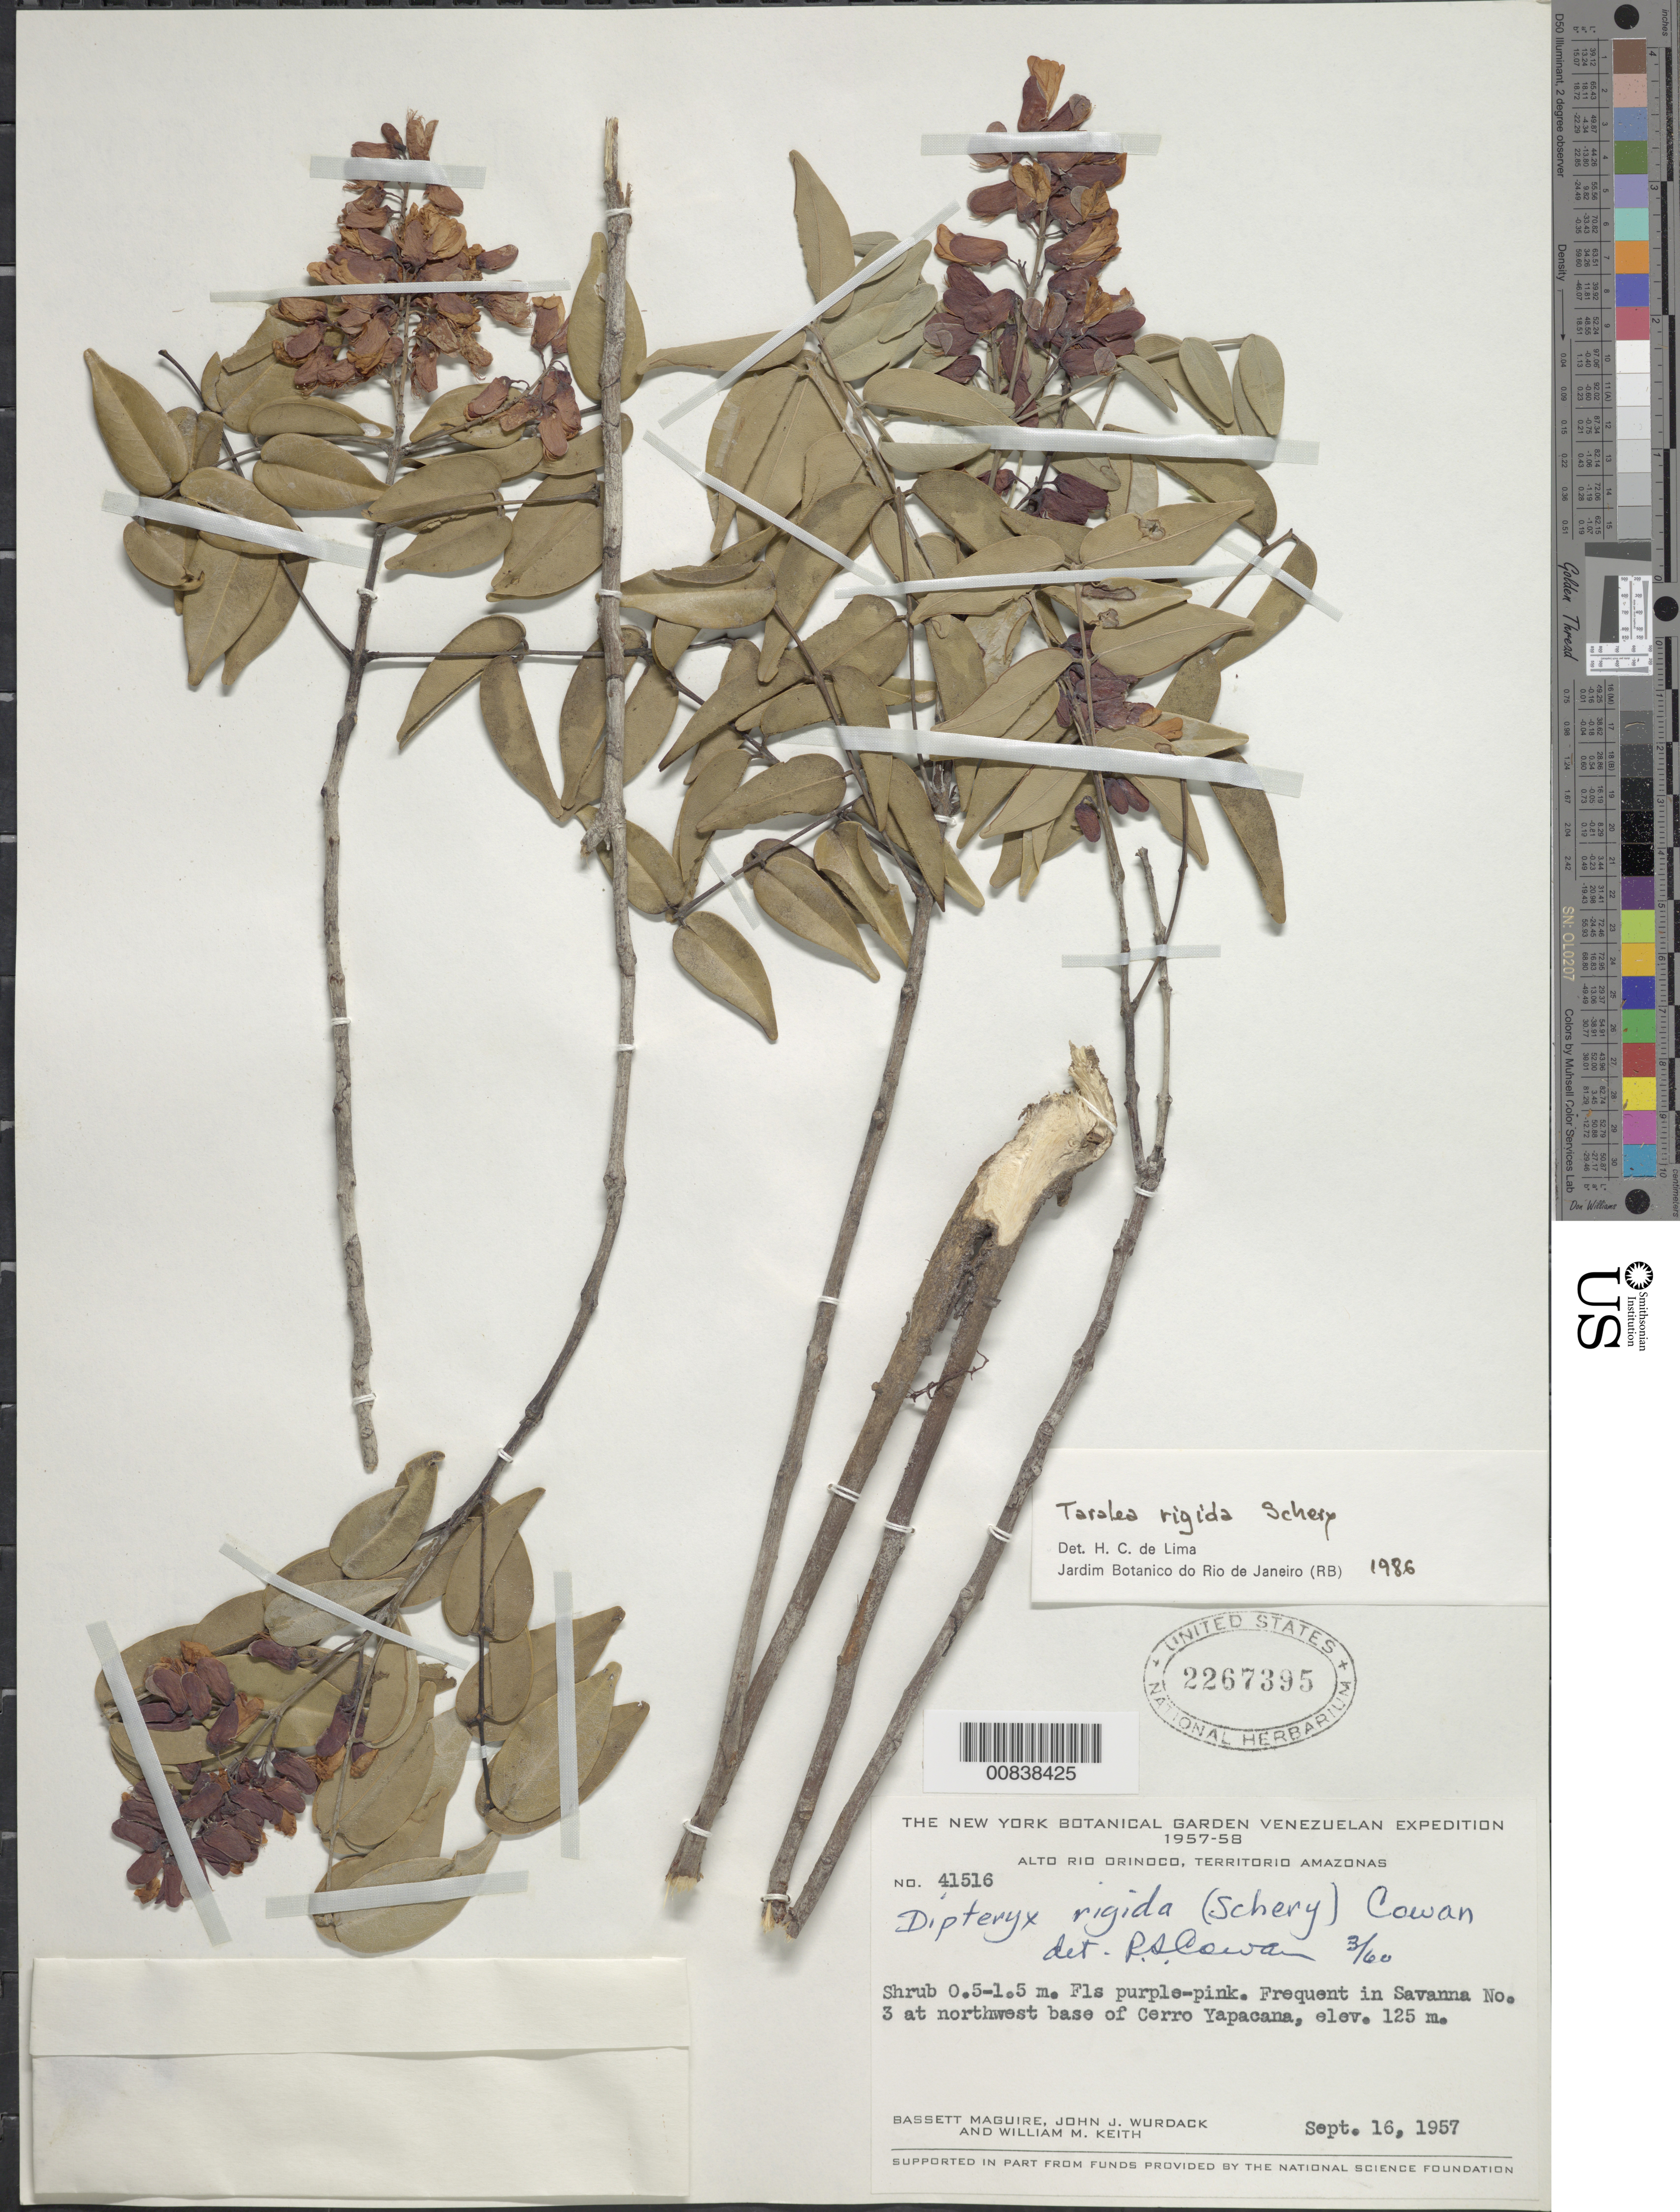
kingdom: Plantae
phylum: Tracheophyta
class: Magnoliopsida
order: Fabales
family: Fabaceae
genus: Taralea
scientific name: Taralea rigida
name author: Schery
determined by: Lima, H. C. de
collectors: B. Maguire, J. J. Wurdack & W. Keith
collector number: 41516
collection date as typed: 16-Sep-57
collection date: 1957-09-16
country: Venezuela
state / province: Amazonas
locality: Alto Río Orinoco, Cerro Yapacána, NW base, Savanna III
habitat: Savanna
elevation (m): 125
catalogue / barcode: US 2267395